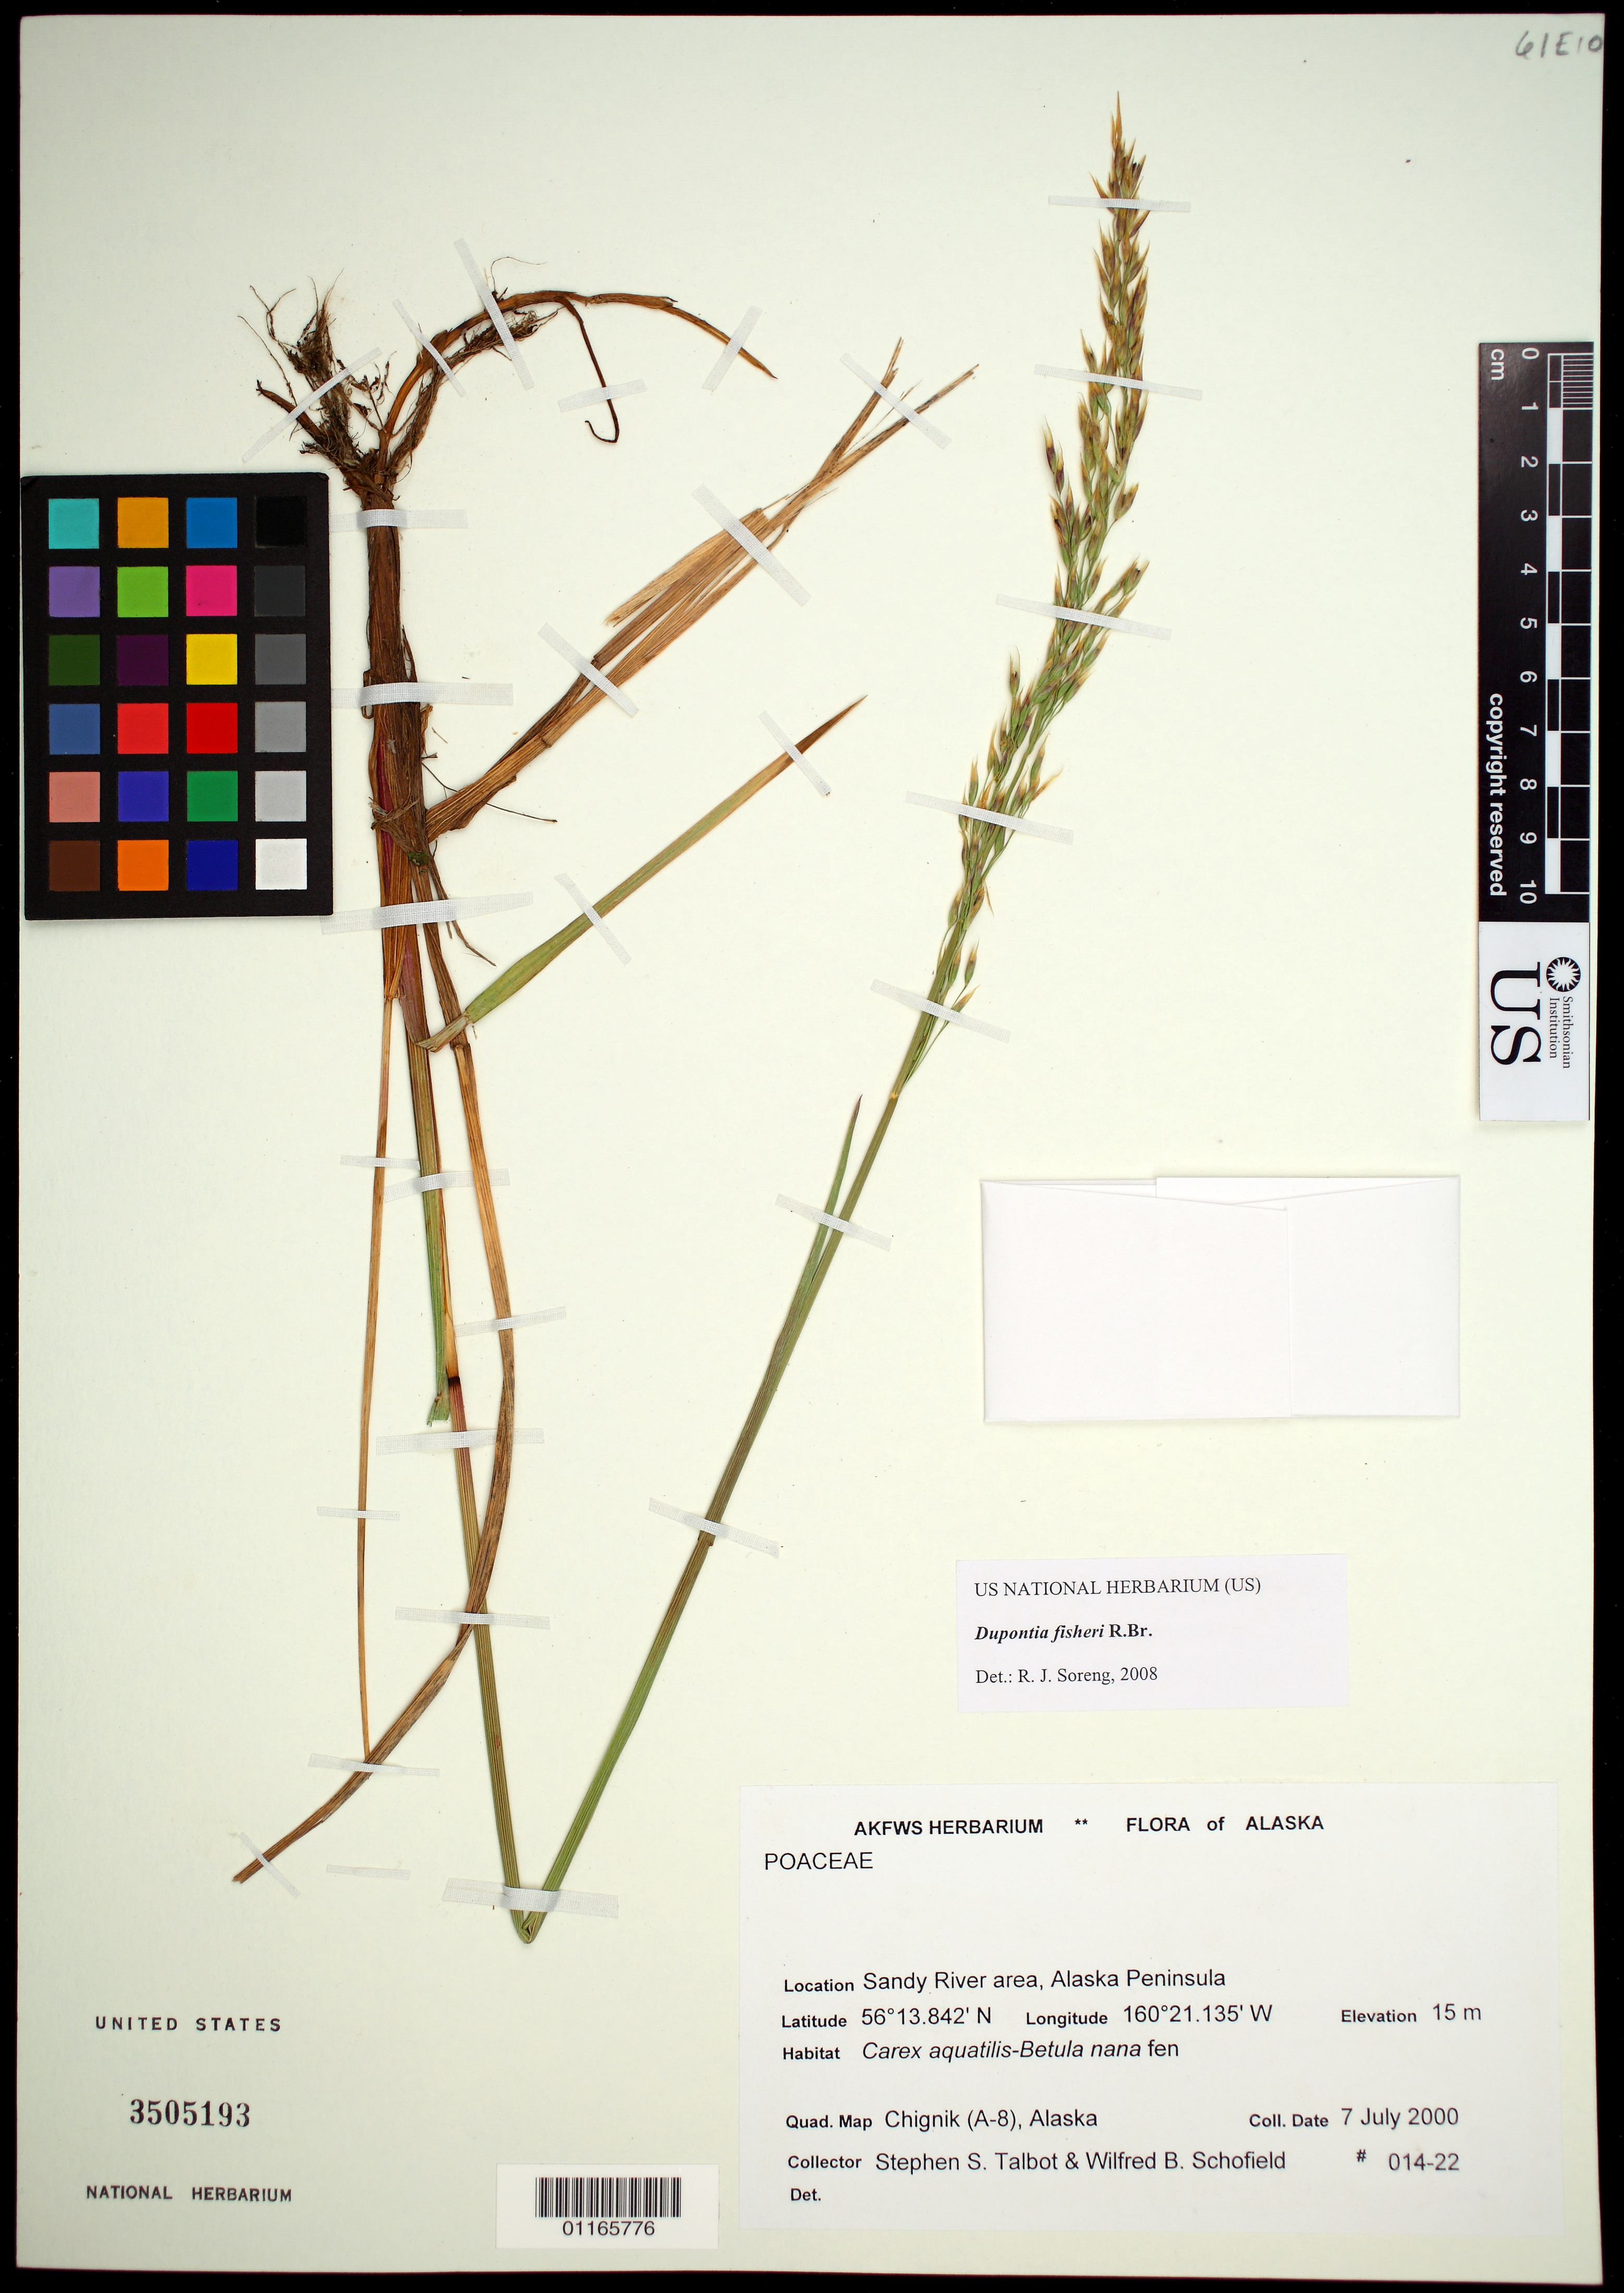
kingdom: Plantae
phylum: Tracheophyta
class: Liliopsida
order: Poales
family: Poaceae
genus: Dupontia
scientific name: Dupontia fisheri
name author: R. Br.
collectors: S. S. Talbot & W. Schofield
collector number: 014-22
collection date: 2000-07-07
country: United States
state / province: Alaska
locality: Sandy River Area, Alaska Peninsula.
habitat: Carex aquatilis-Betula nana fen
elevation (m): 15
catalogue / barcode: US 3505193